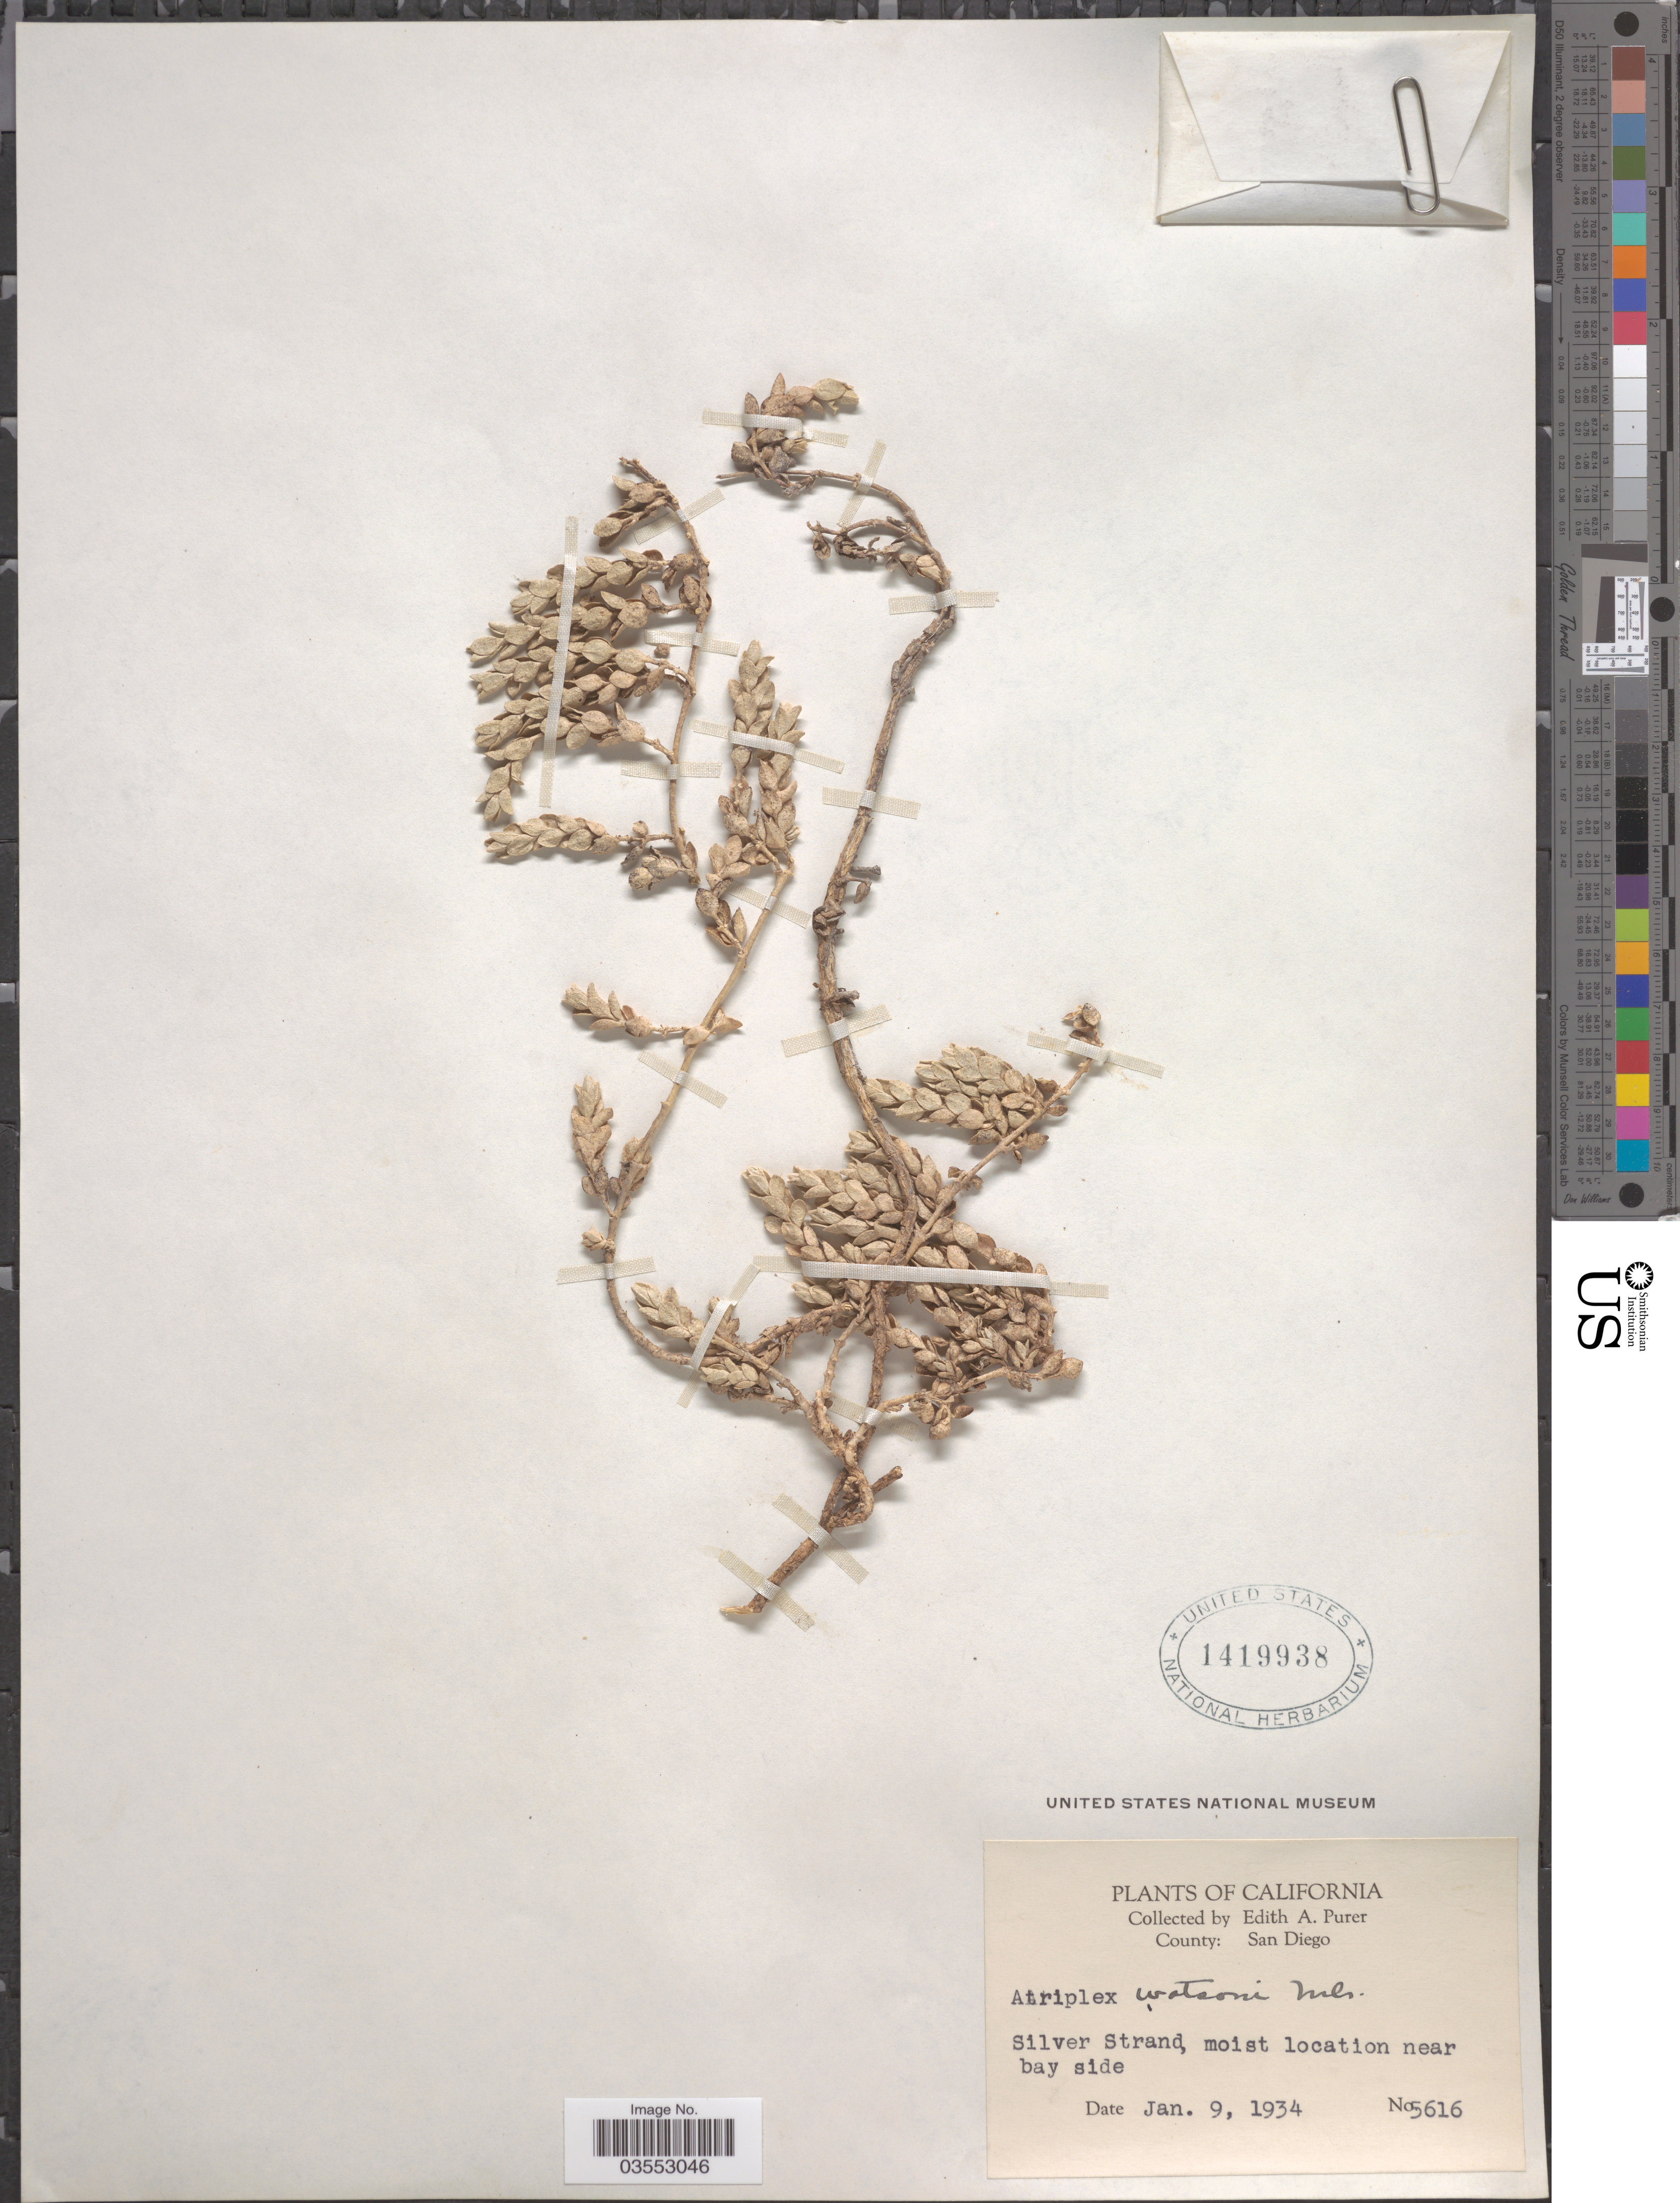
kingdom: Plantae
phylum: Tracheophyta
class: Magnoliopsida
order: Caryophyllales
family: Amaranthaceae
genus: Atriplex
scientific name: Atriplex watsonii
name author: A. Nelson ex Abrams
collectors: E. Purer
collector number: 5616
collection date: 1934-01-09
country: United States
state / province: California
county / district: San Diego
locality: County: San Diego. Silver Strand, moist location near bay side.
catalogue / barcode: US 1419938